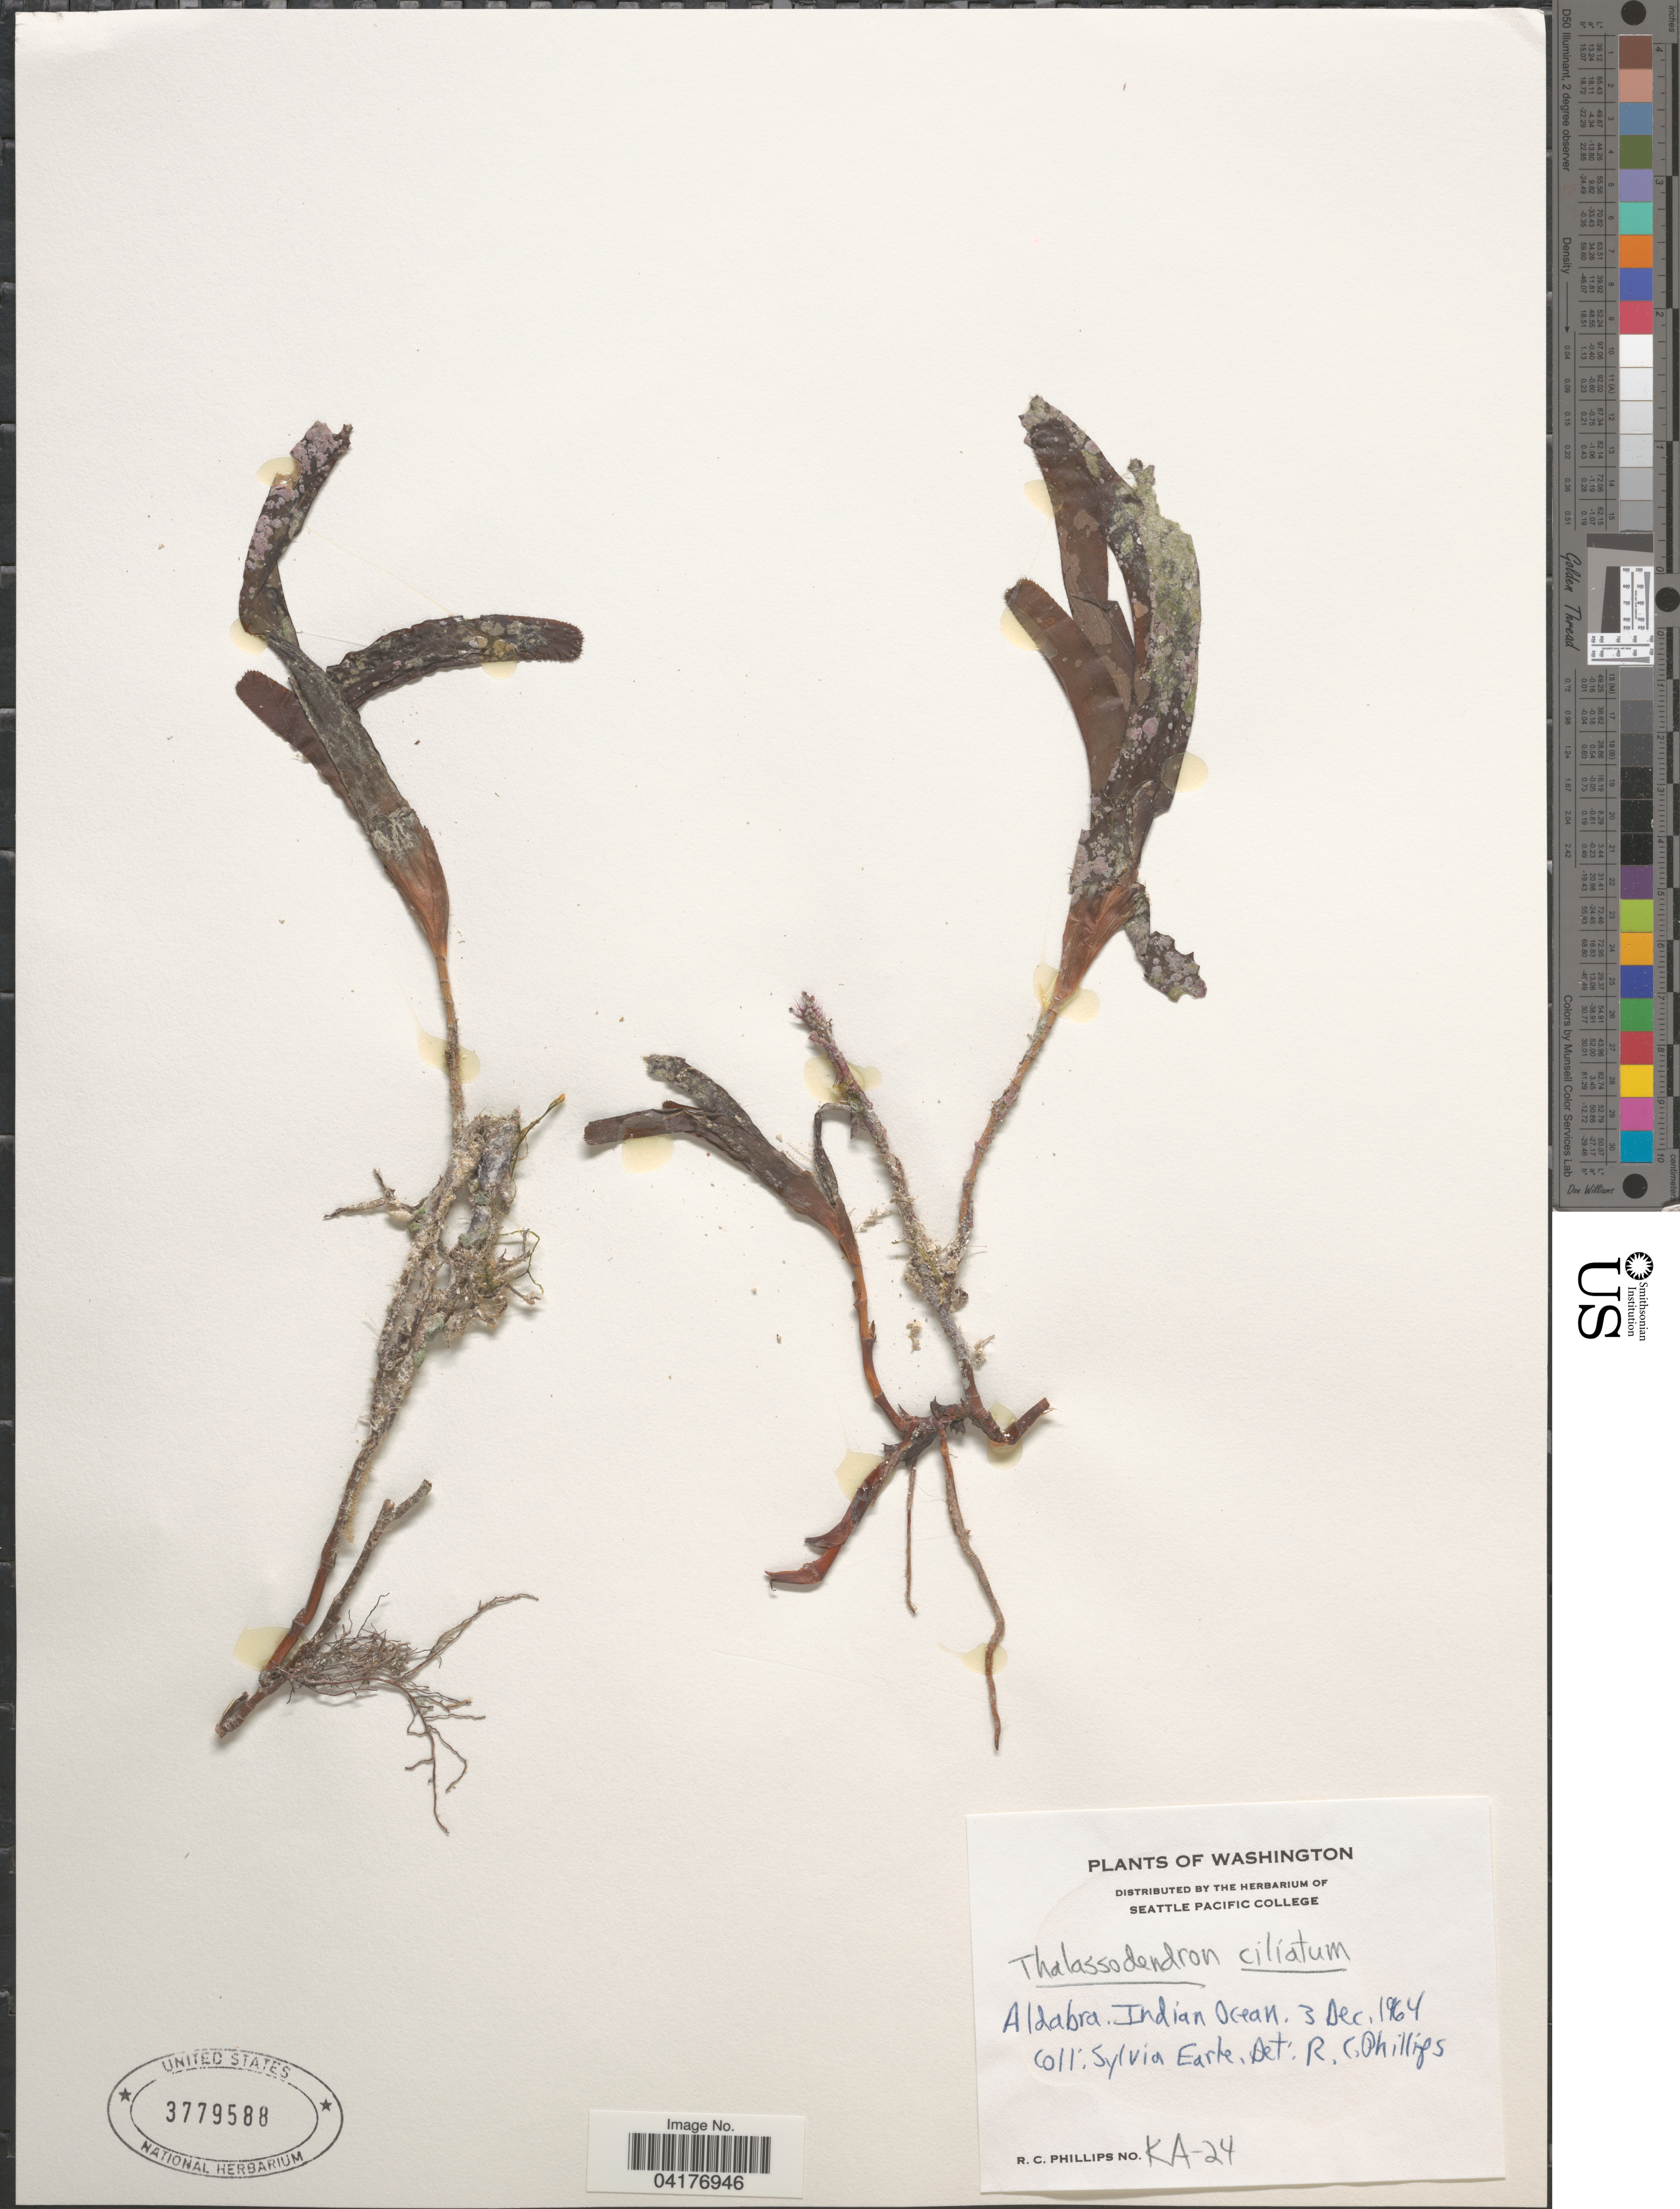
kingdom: Plantae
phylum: Tracheophyta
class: Liliopsida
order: Alismatales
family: Cymodoceaceae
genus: Thalassodendron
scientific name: Thalassodendron ciliatum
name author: (Forssk.) Hartog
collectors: S. A. Earle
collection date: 1964-12-03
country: Seychelles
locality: Aldabra. Indian Ocean.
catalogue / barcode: US 3779588